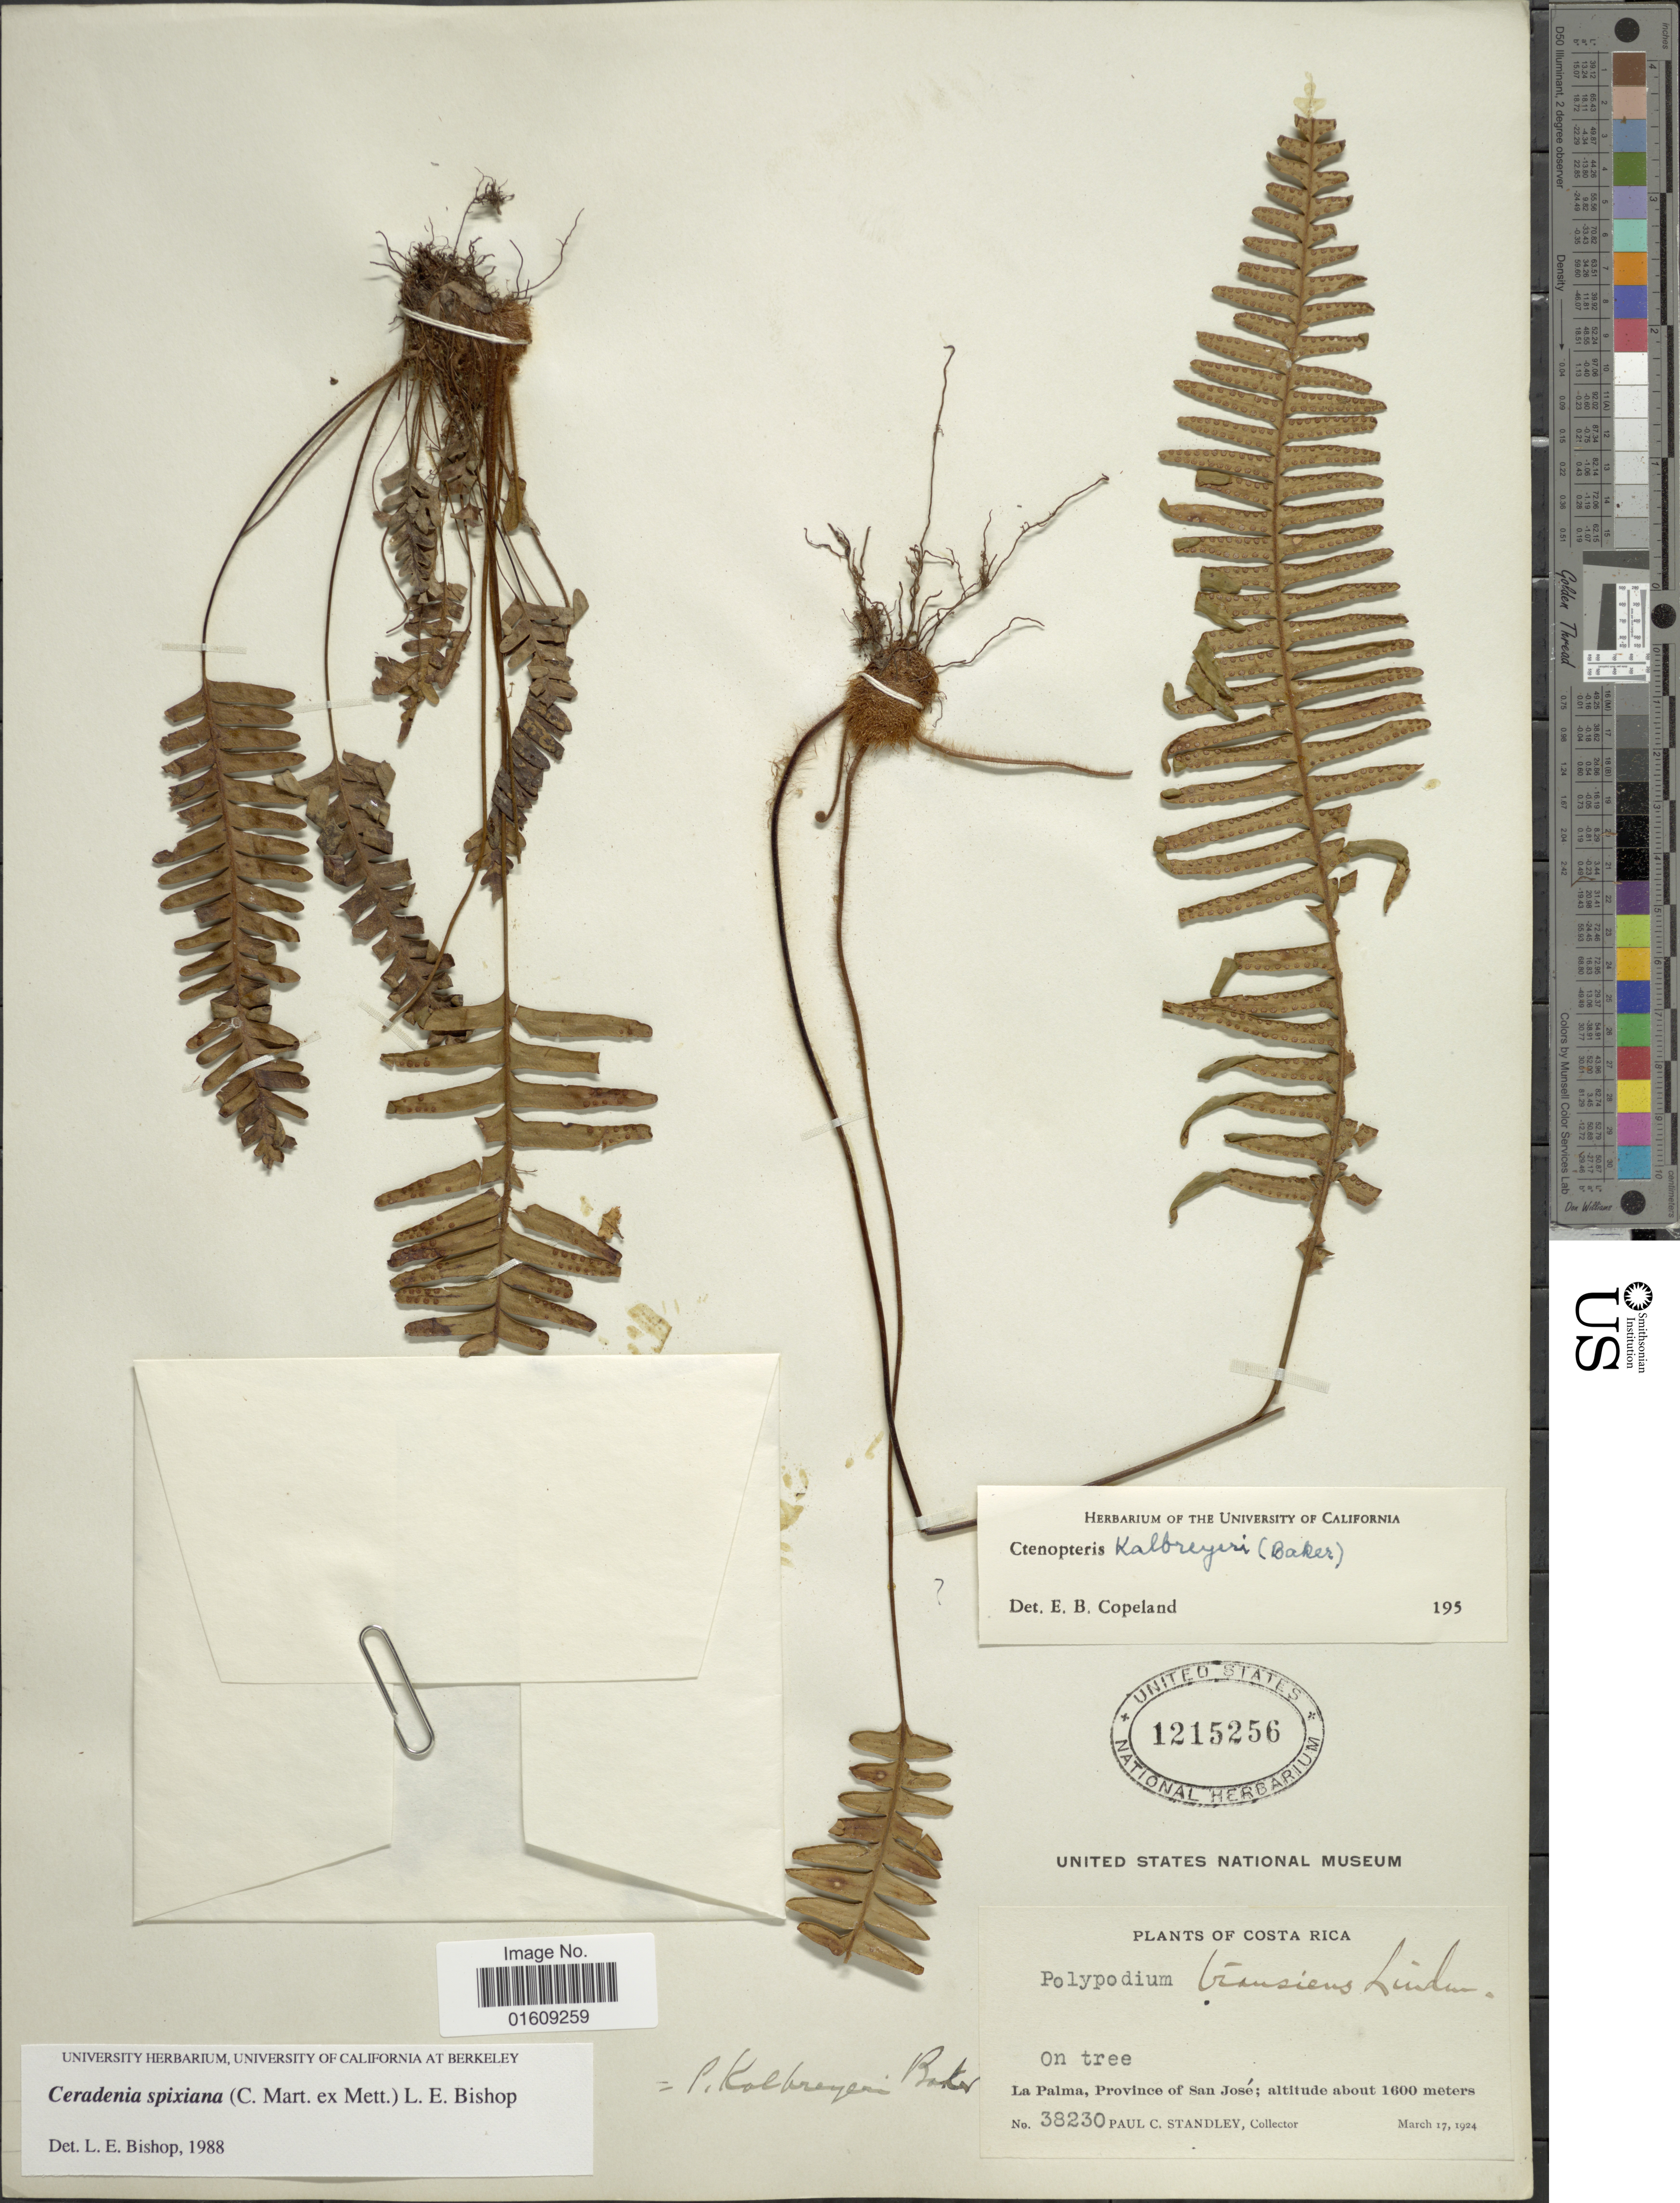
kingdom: Plantae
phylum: Tracheophyta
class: Polypodiopsida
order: Polypodiales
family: Polypodiaceae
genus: Ceradenia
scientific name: Ceradenia spixiana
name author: (Mart. ex Mett.) L.E. Bishop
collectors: P. C. Standley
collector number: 38230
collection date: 1924-03-17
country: Costa Rica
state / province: San José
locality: Costa Rica, La Palma, Province of San José.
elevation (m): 1600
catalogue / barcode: US 1215256